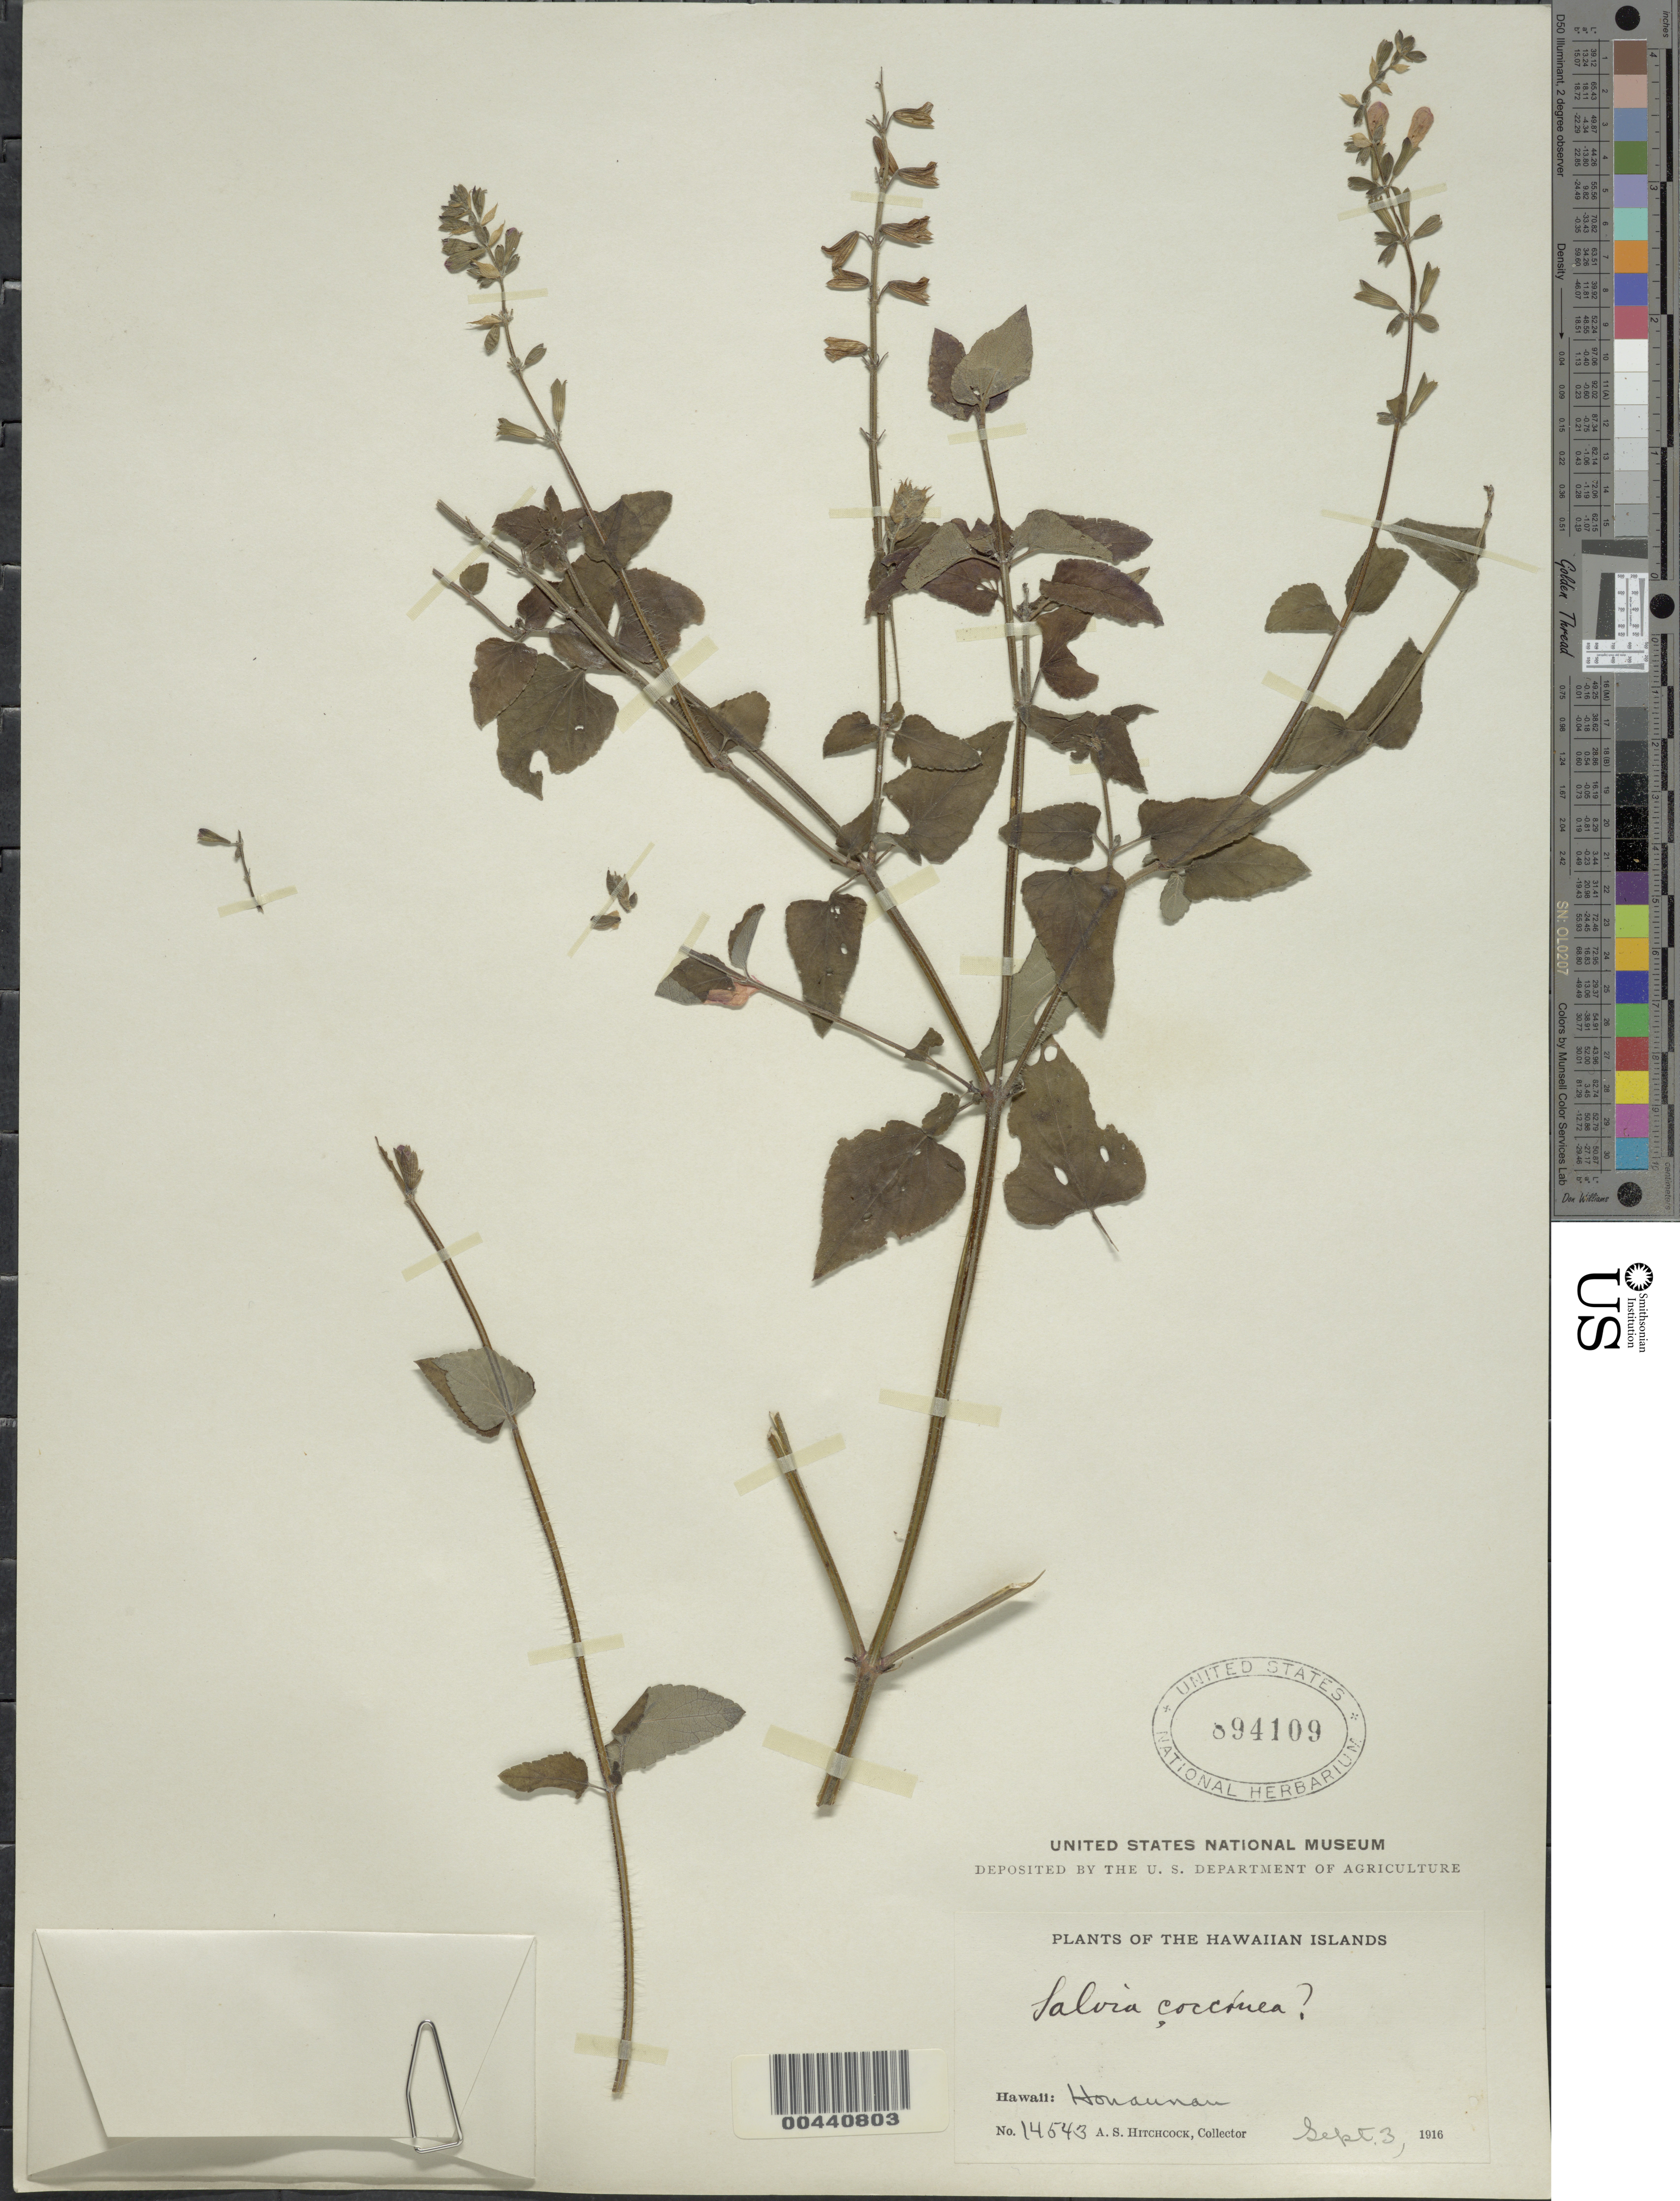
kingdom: Plantae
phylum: Tracheophyta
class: Magnoliopsida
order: Lamiales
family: Lamiaceae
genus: Salvia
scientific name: Salvia coccinea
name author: Buc'hoz ex Etl.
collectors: A. S. Hitchcock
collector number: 14543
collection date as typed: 3 Sep 1916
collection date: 1916-09-03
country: United States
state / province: Hawaii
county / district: Hawaii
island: Hawaii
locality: Honaunau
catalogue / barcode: US 894109